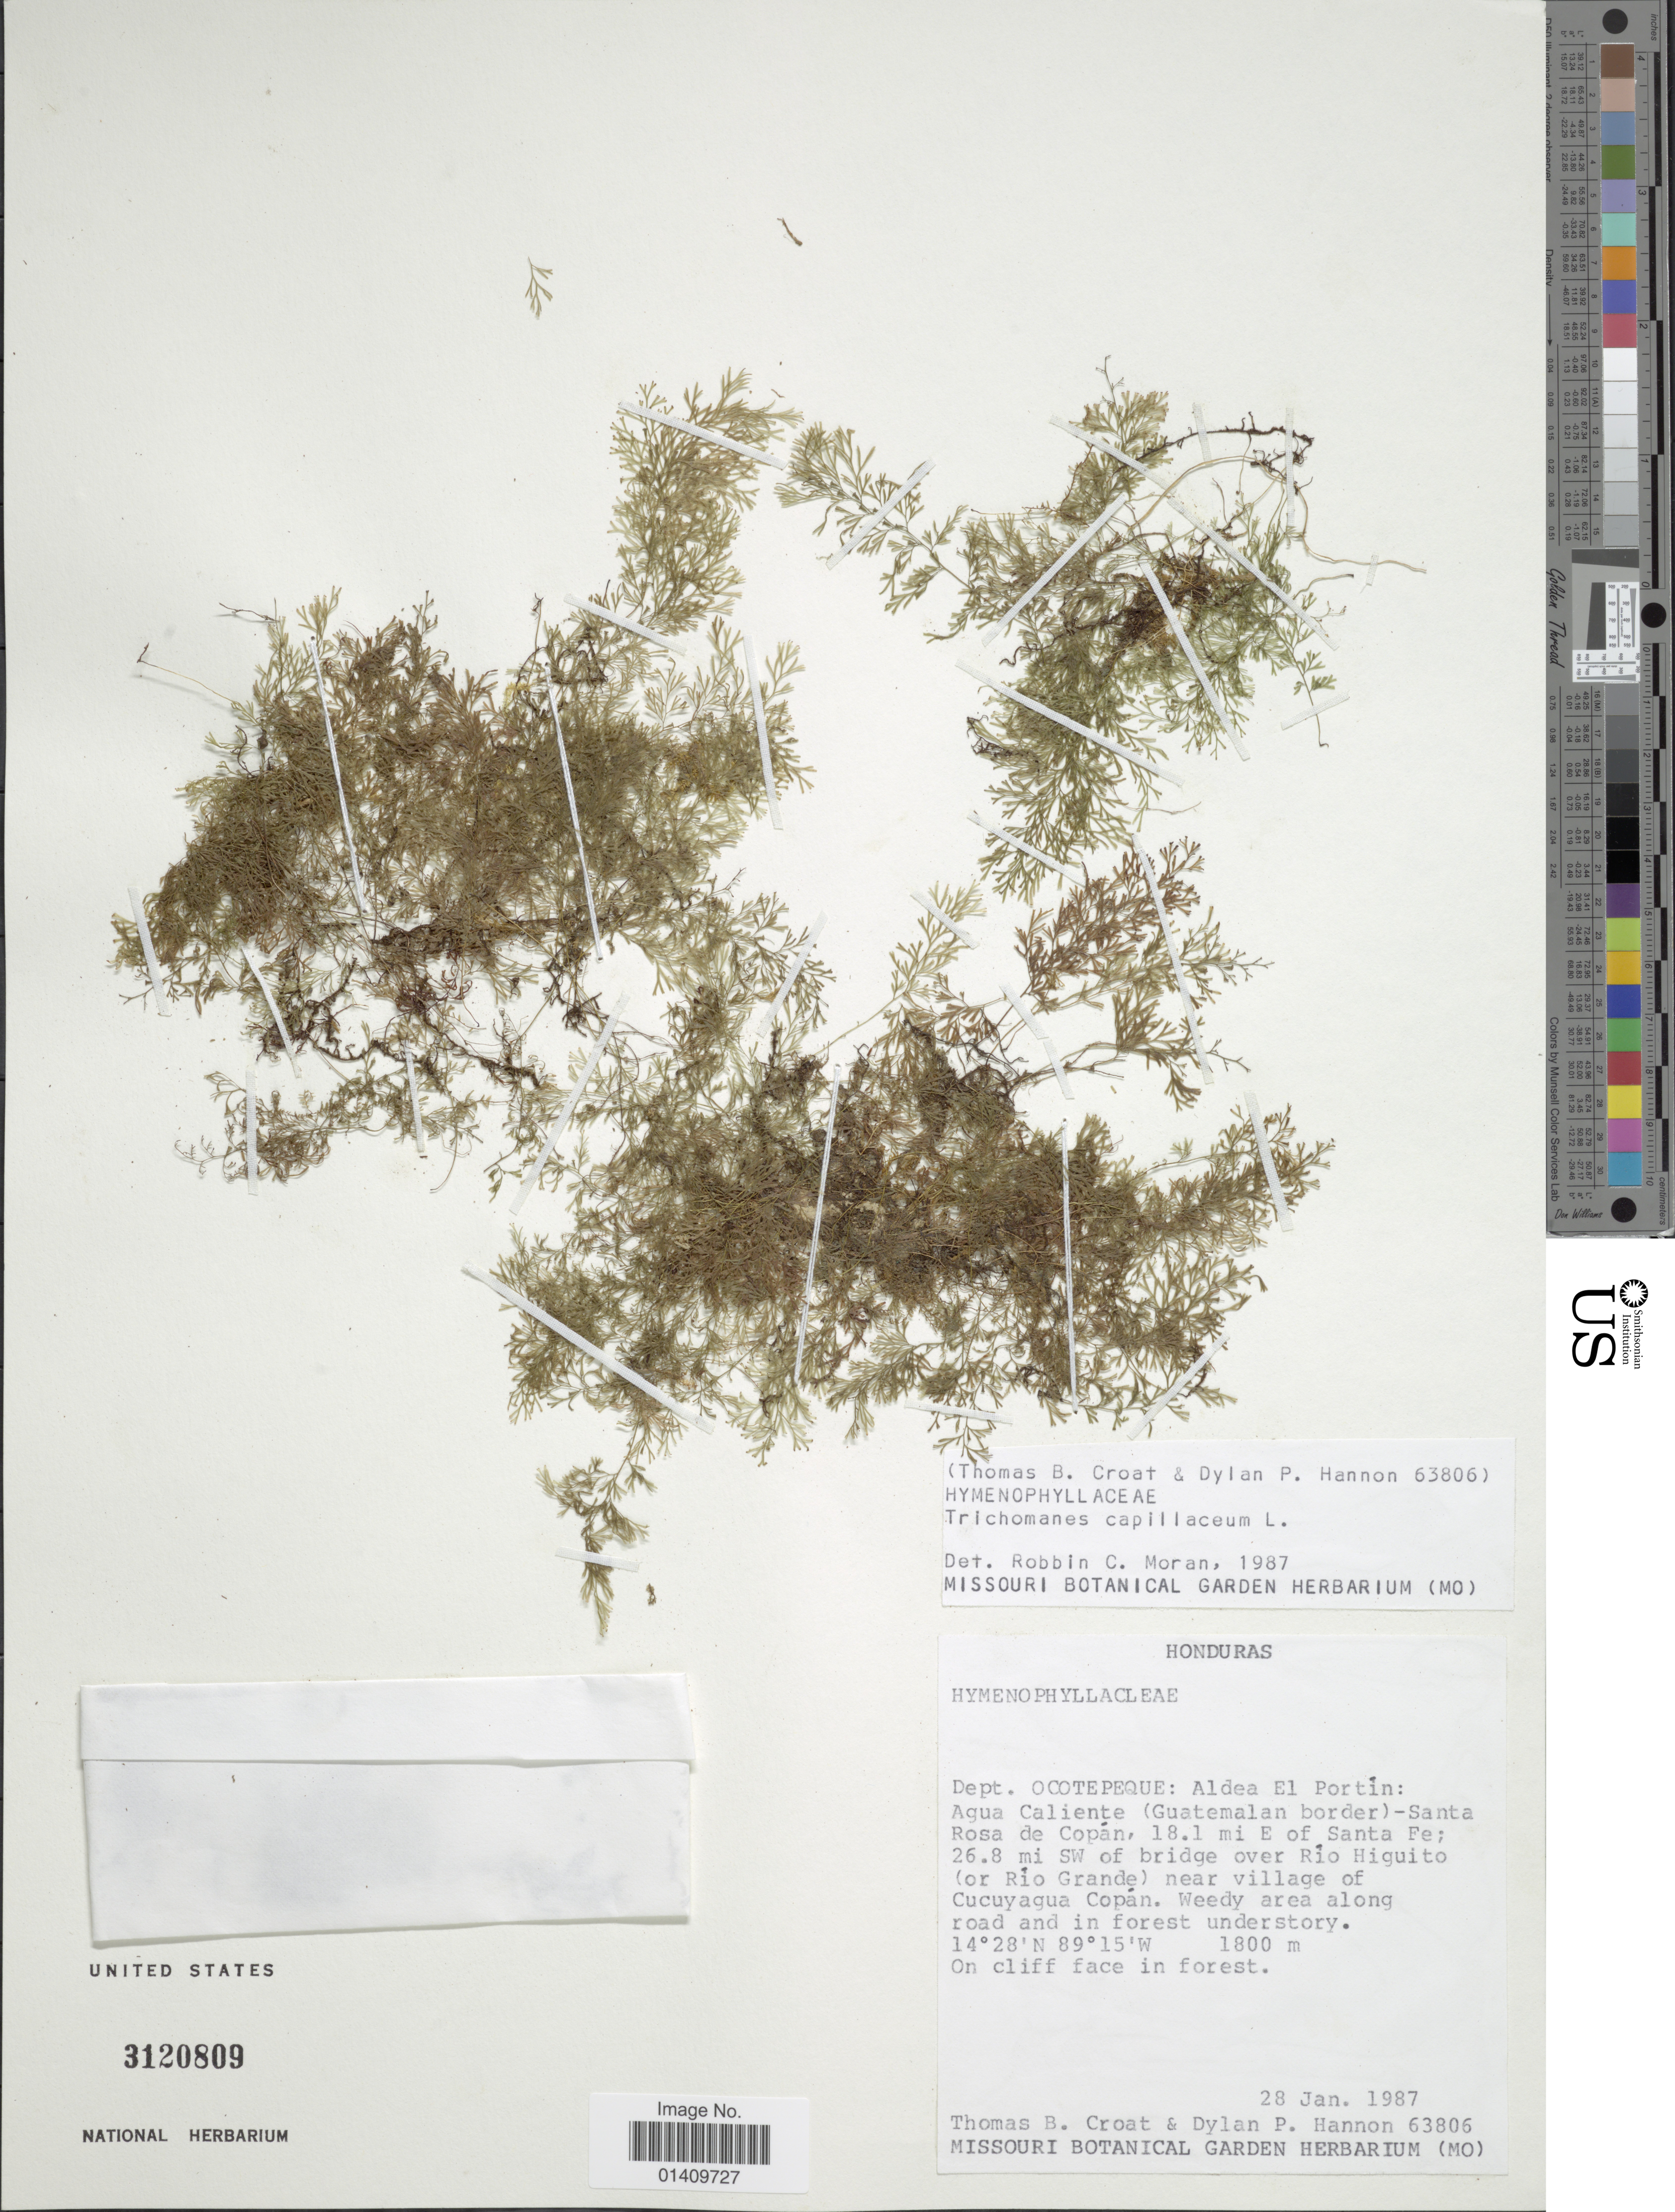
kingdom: Plantae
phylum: Tracheophyta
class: Polypodiopsida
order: Hymenophyllales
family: Hymenophyllaceae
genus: Polyphlebium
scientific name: Polyphlebium capillaceum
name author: (L.) Ebihara & Dubuisson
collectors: T. B. Croat & D. Hannon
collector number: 63806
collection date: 1987-01-28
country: Honduras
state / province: Ocotepeque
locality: Dept. Ocotepeque aldea El Portin: Agua Caliente Gautemalan border Santa Rosa de Copan 18.1 mi E of Santa Fe 26.8 mi SW of bridge over Rio Higuito or Rio Grande near village of Cucuyagua Copan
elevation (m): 1800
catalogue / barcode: US 3120809